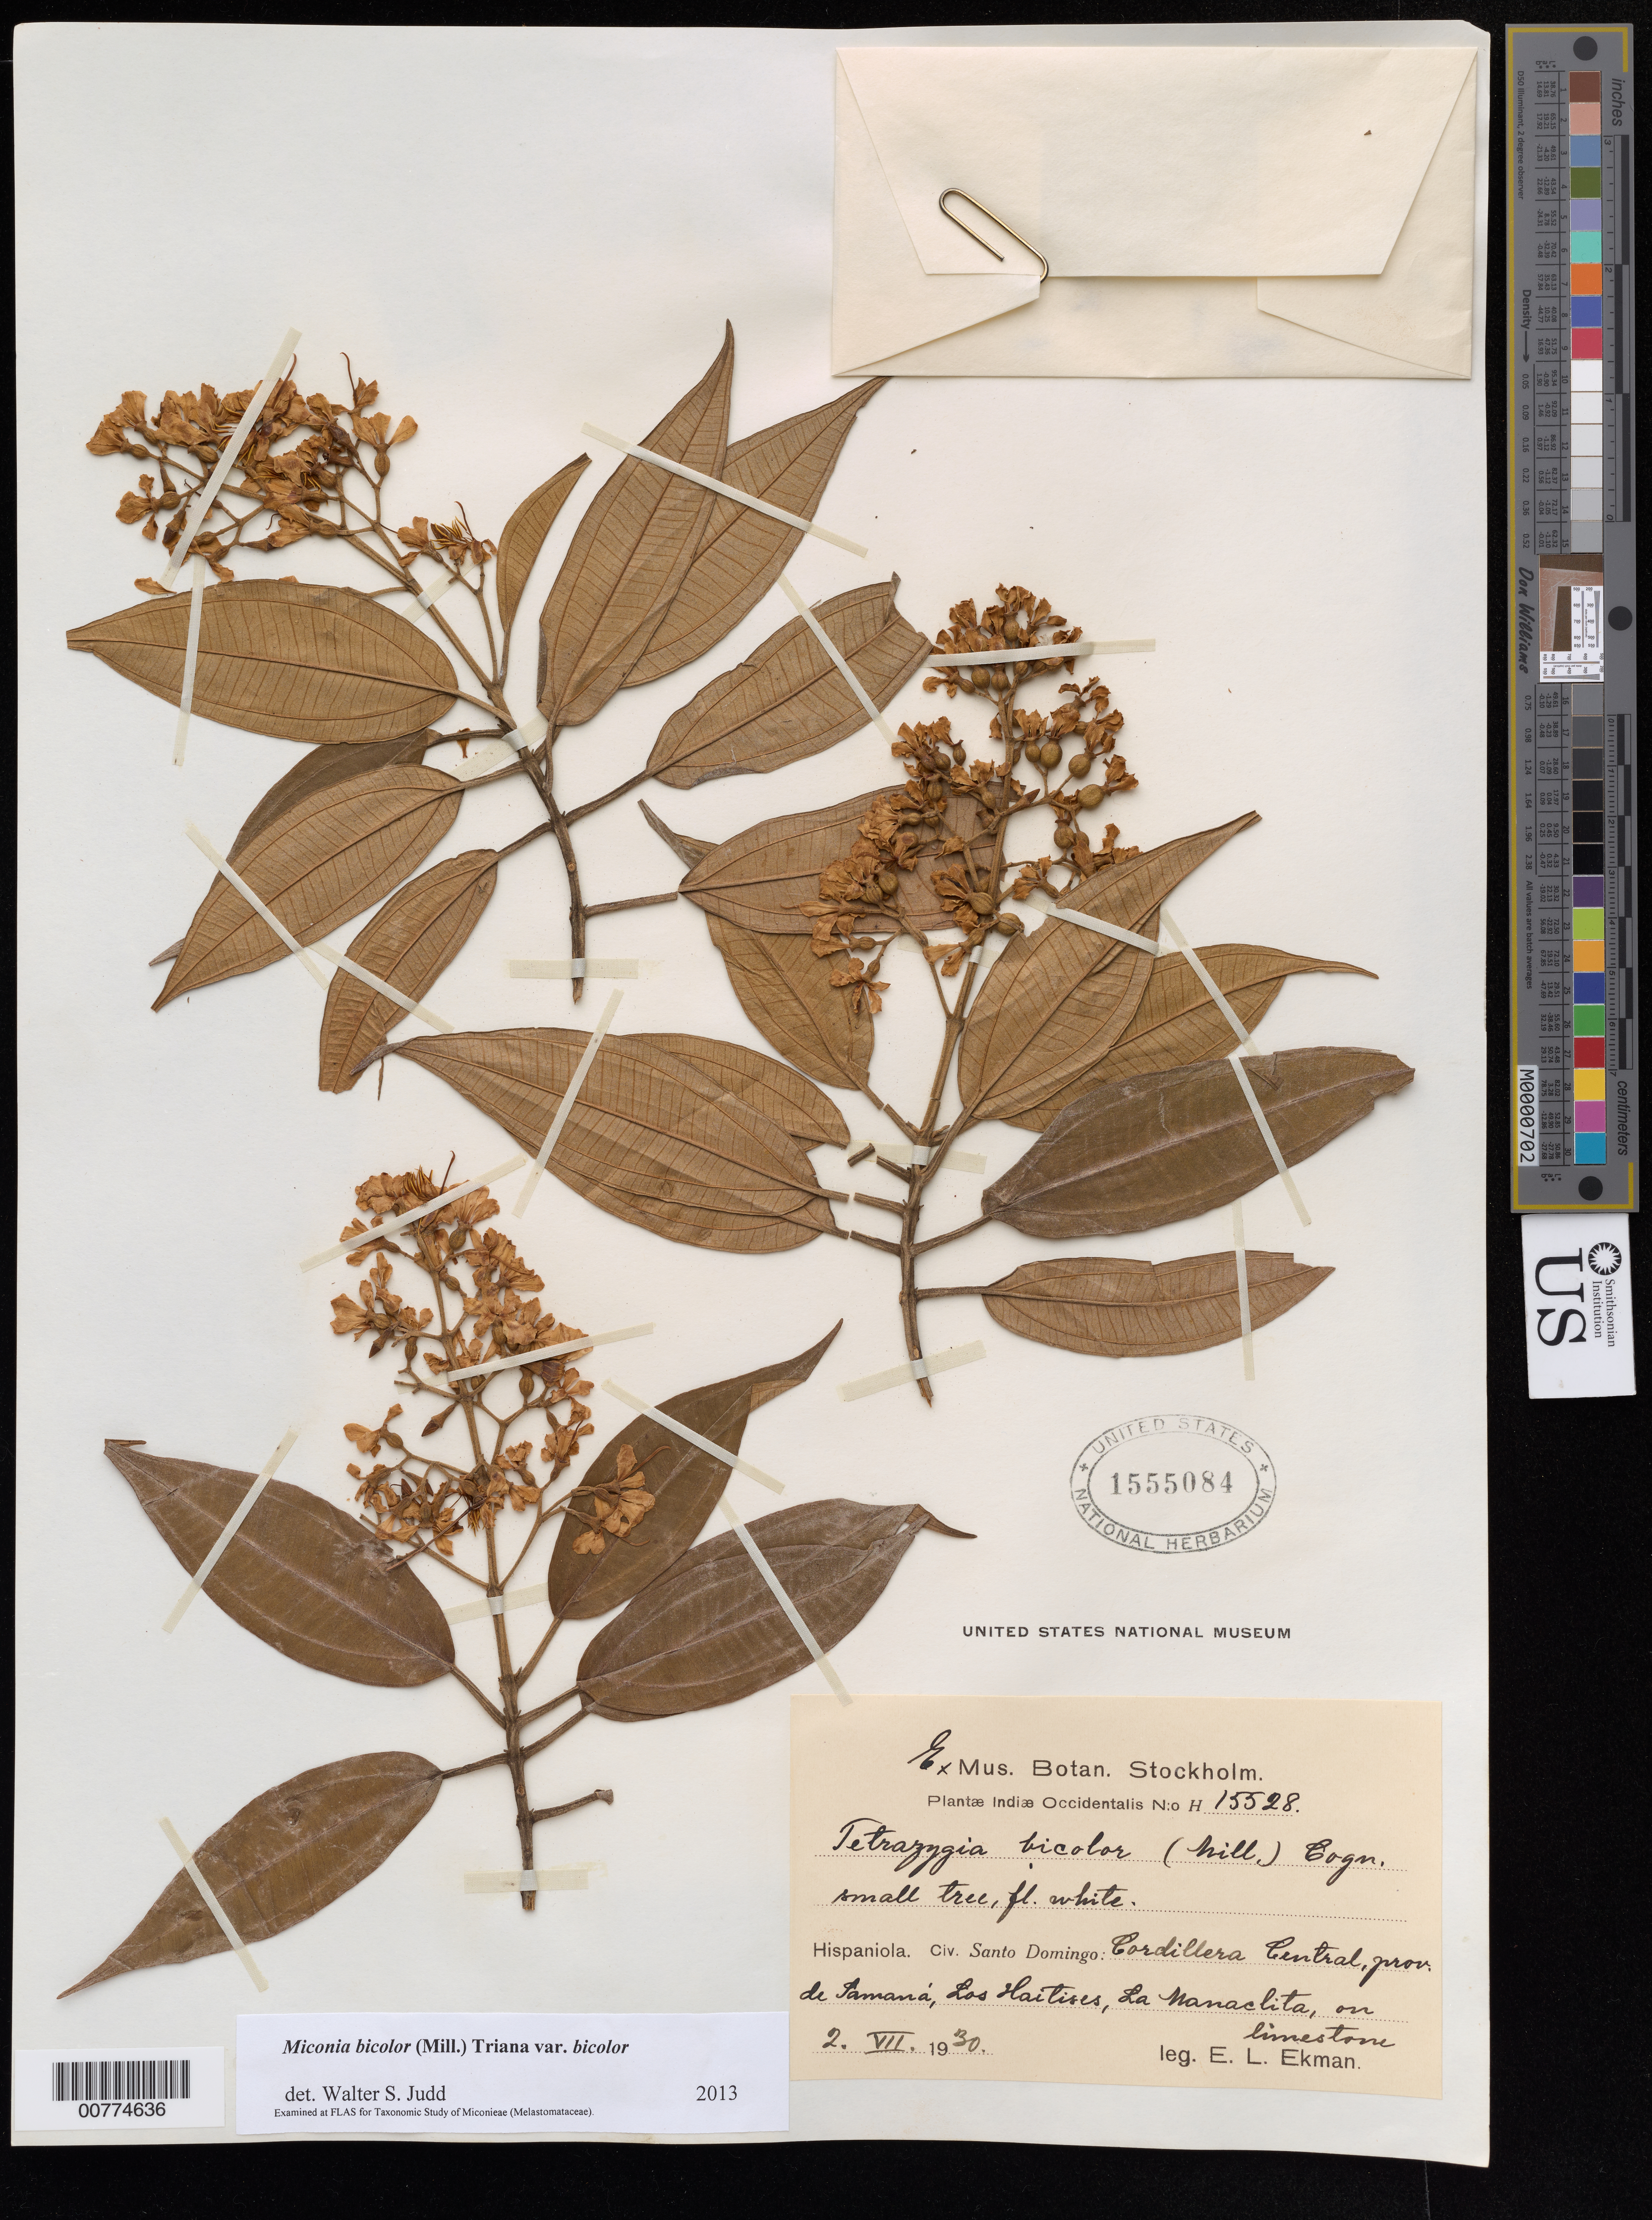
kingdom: Plantae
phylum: Tracheophyta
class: Magnoliopsida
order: Myrtales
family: Melastomataceae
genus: Miconia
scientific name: Miconia bicolor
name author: (Mill.) Triana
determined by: Judd, Walter S.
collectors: E. L. Ekman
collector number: H 15528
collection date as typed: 02 Jul 1930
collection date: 1930-07-02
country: Dominican Republic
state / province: Samana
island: Hispaniola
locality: Cordillera Central, Los Haitises, La Manaclita.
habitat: On limestone.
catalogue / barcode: US 1555084